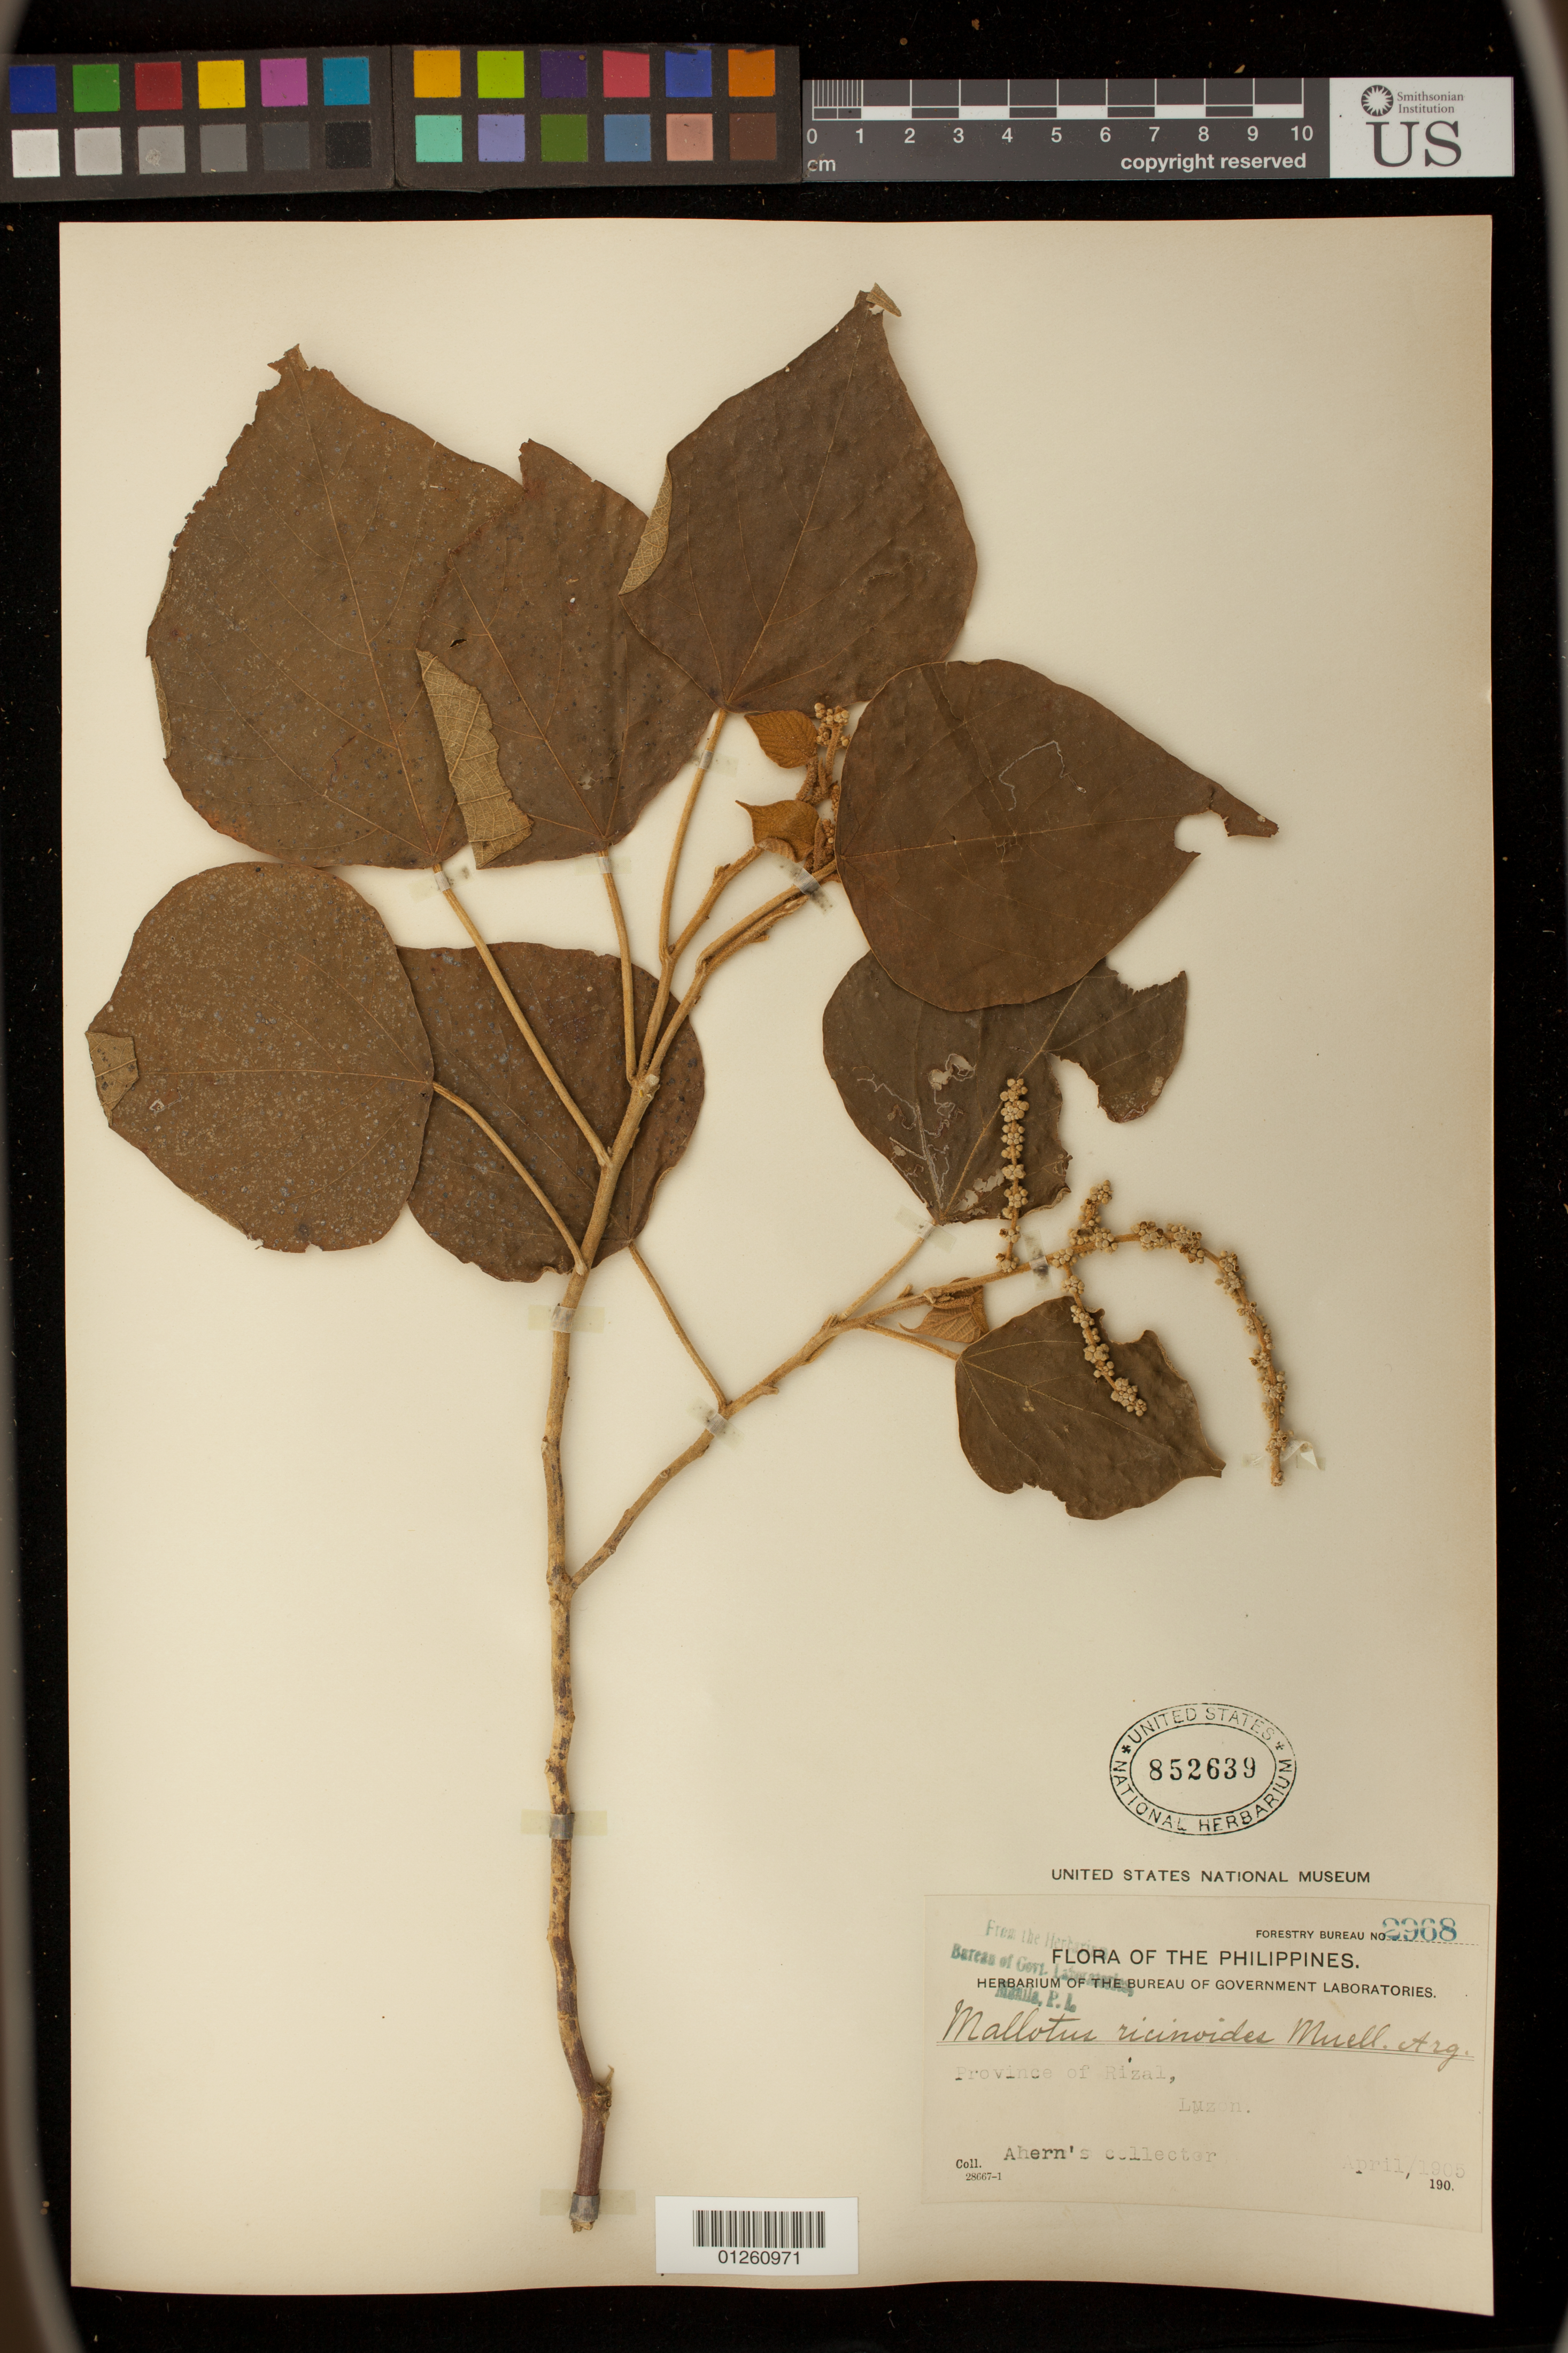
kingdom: Plantae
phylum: Tracheophyta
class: Magnoliopsida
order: Malpighiales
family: Euphorbiaceae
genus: Mallotus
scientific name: Mallotus ricinoides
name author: (Pers.) Müll. Arg.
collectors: Ahern's collector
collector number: For. Bur. 2968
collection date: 1905-04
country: Philippines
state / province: Calabarzon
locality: Province of Rizal, Luzon.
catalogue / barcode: US 852639